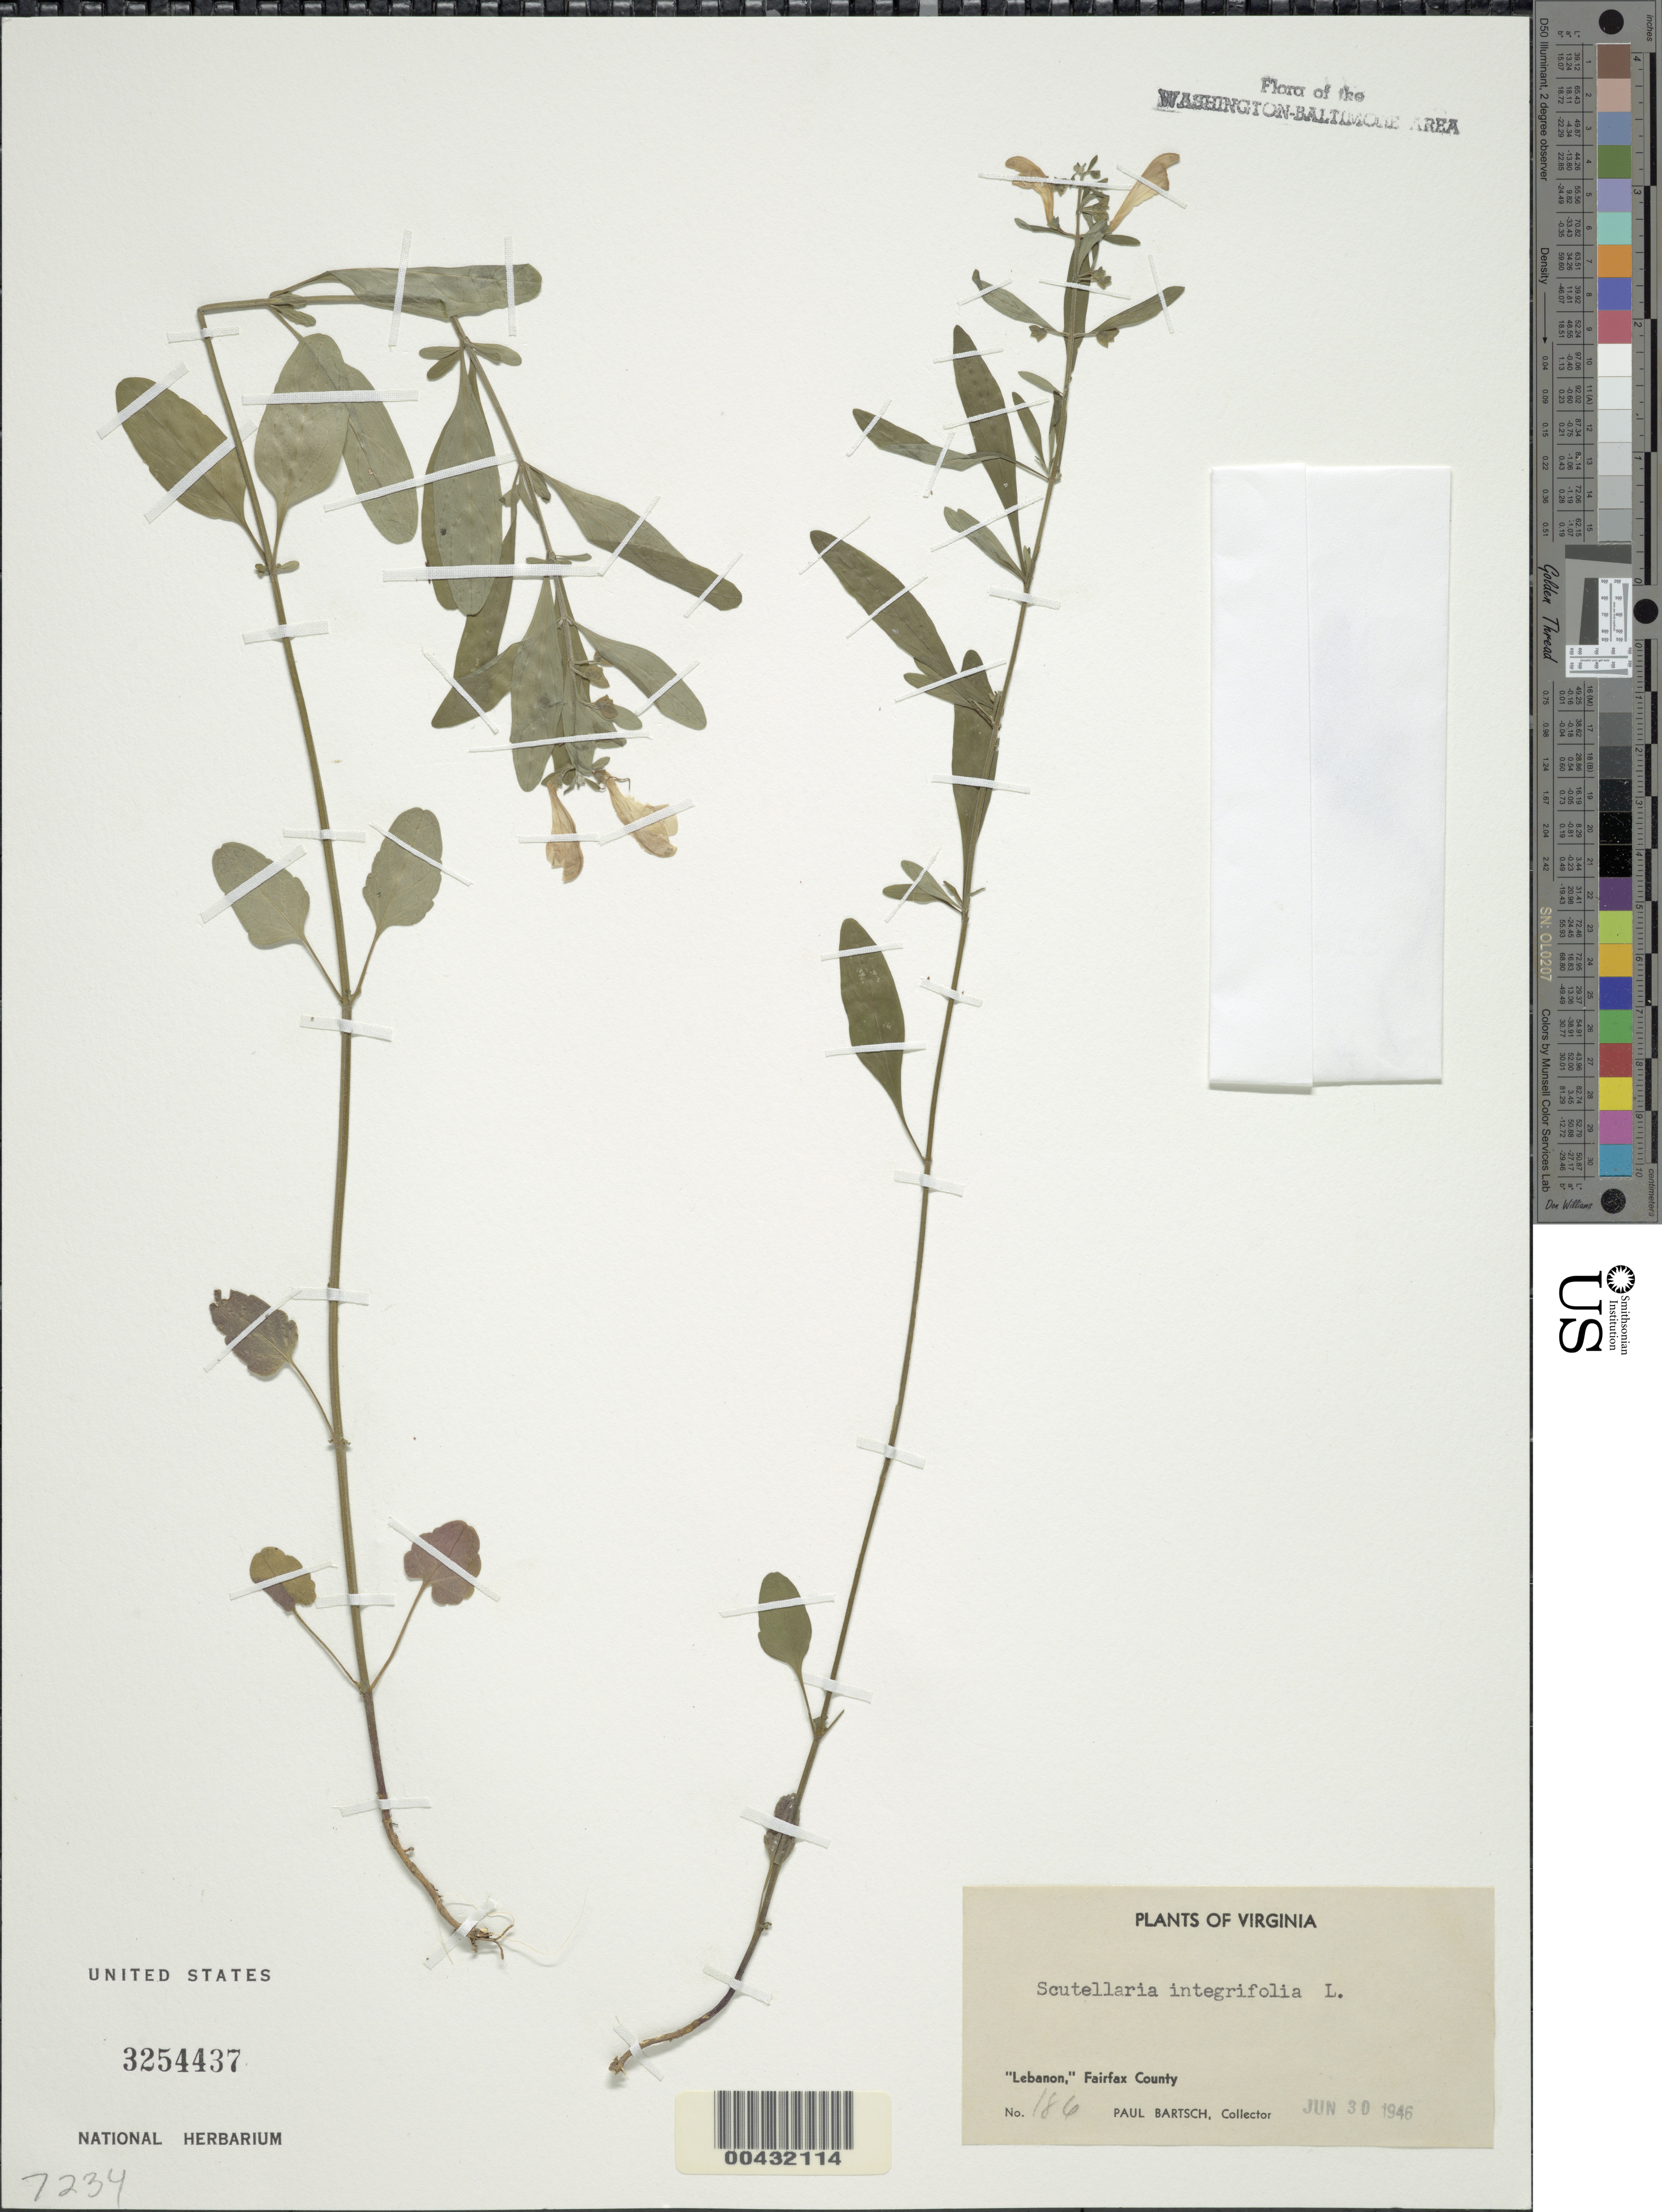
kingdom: Plantae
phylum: Tracheophyta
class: Magnoliopsida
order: Lamiales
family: Lamiaceae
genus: Scutellaria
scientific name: Scutellaria integrifolia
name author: L.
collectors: P. Bartsch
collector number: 186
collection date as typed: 30 Jun 1946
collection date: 1946-06-30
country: United States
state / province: Virginia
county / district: Fairfax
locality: Lebanon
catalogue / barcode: US 3254437